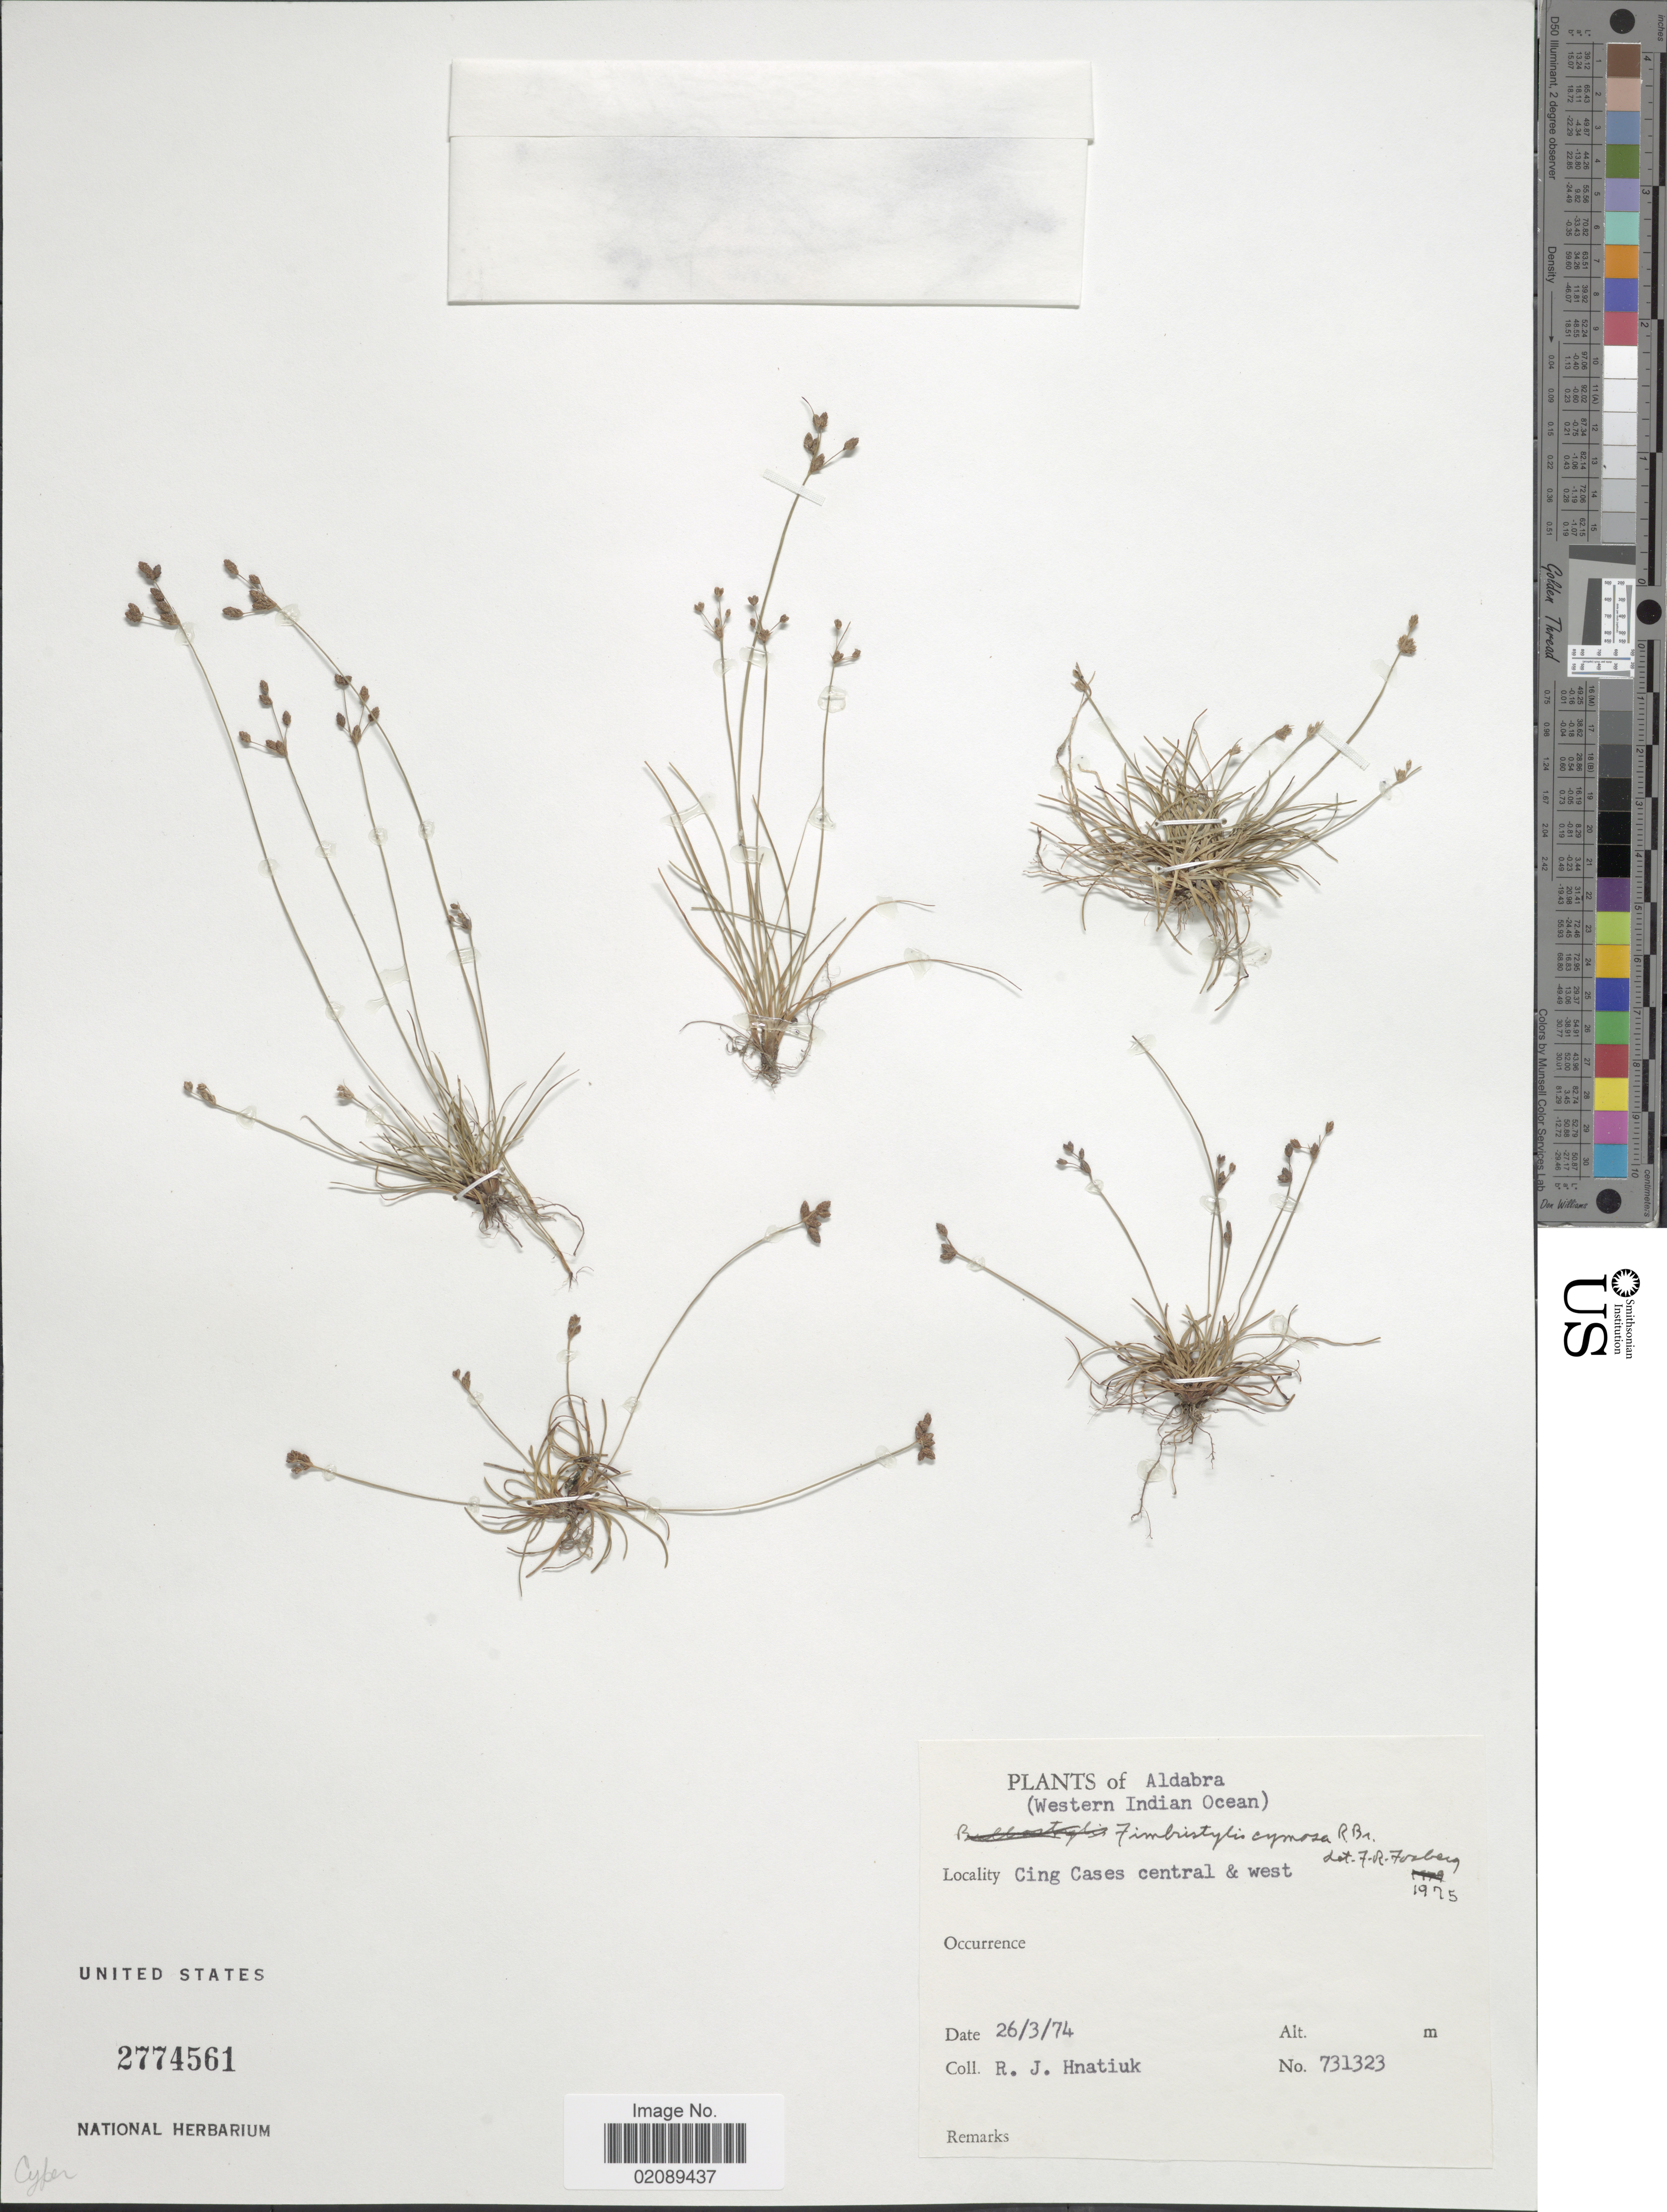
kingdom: Plantae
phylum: Tracheophyta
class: Liliopsida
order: Poales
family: Cyperaceae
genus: Fimbristylis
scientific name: Fimbristylis cymosa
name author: R. Br.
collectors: R. Hnatiuk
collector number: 731323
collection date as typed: Transcribed d/m/y: 26/3/74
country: Seychelles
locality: Aldabra (Western Indian Ocean), Cing Cases central & west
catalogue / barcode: US 2774561